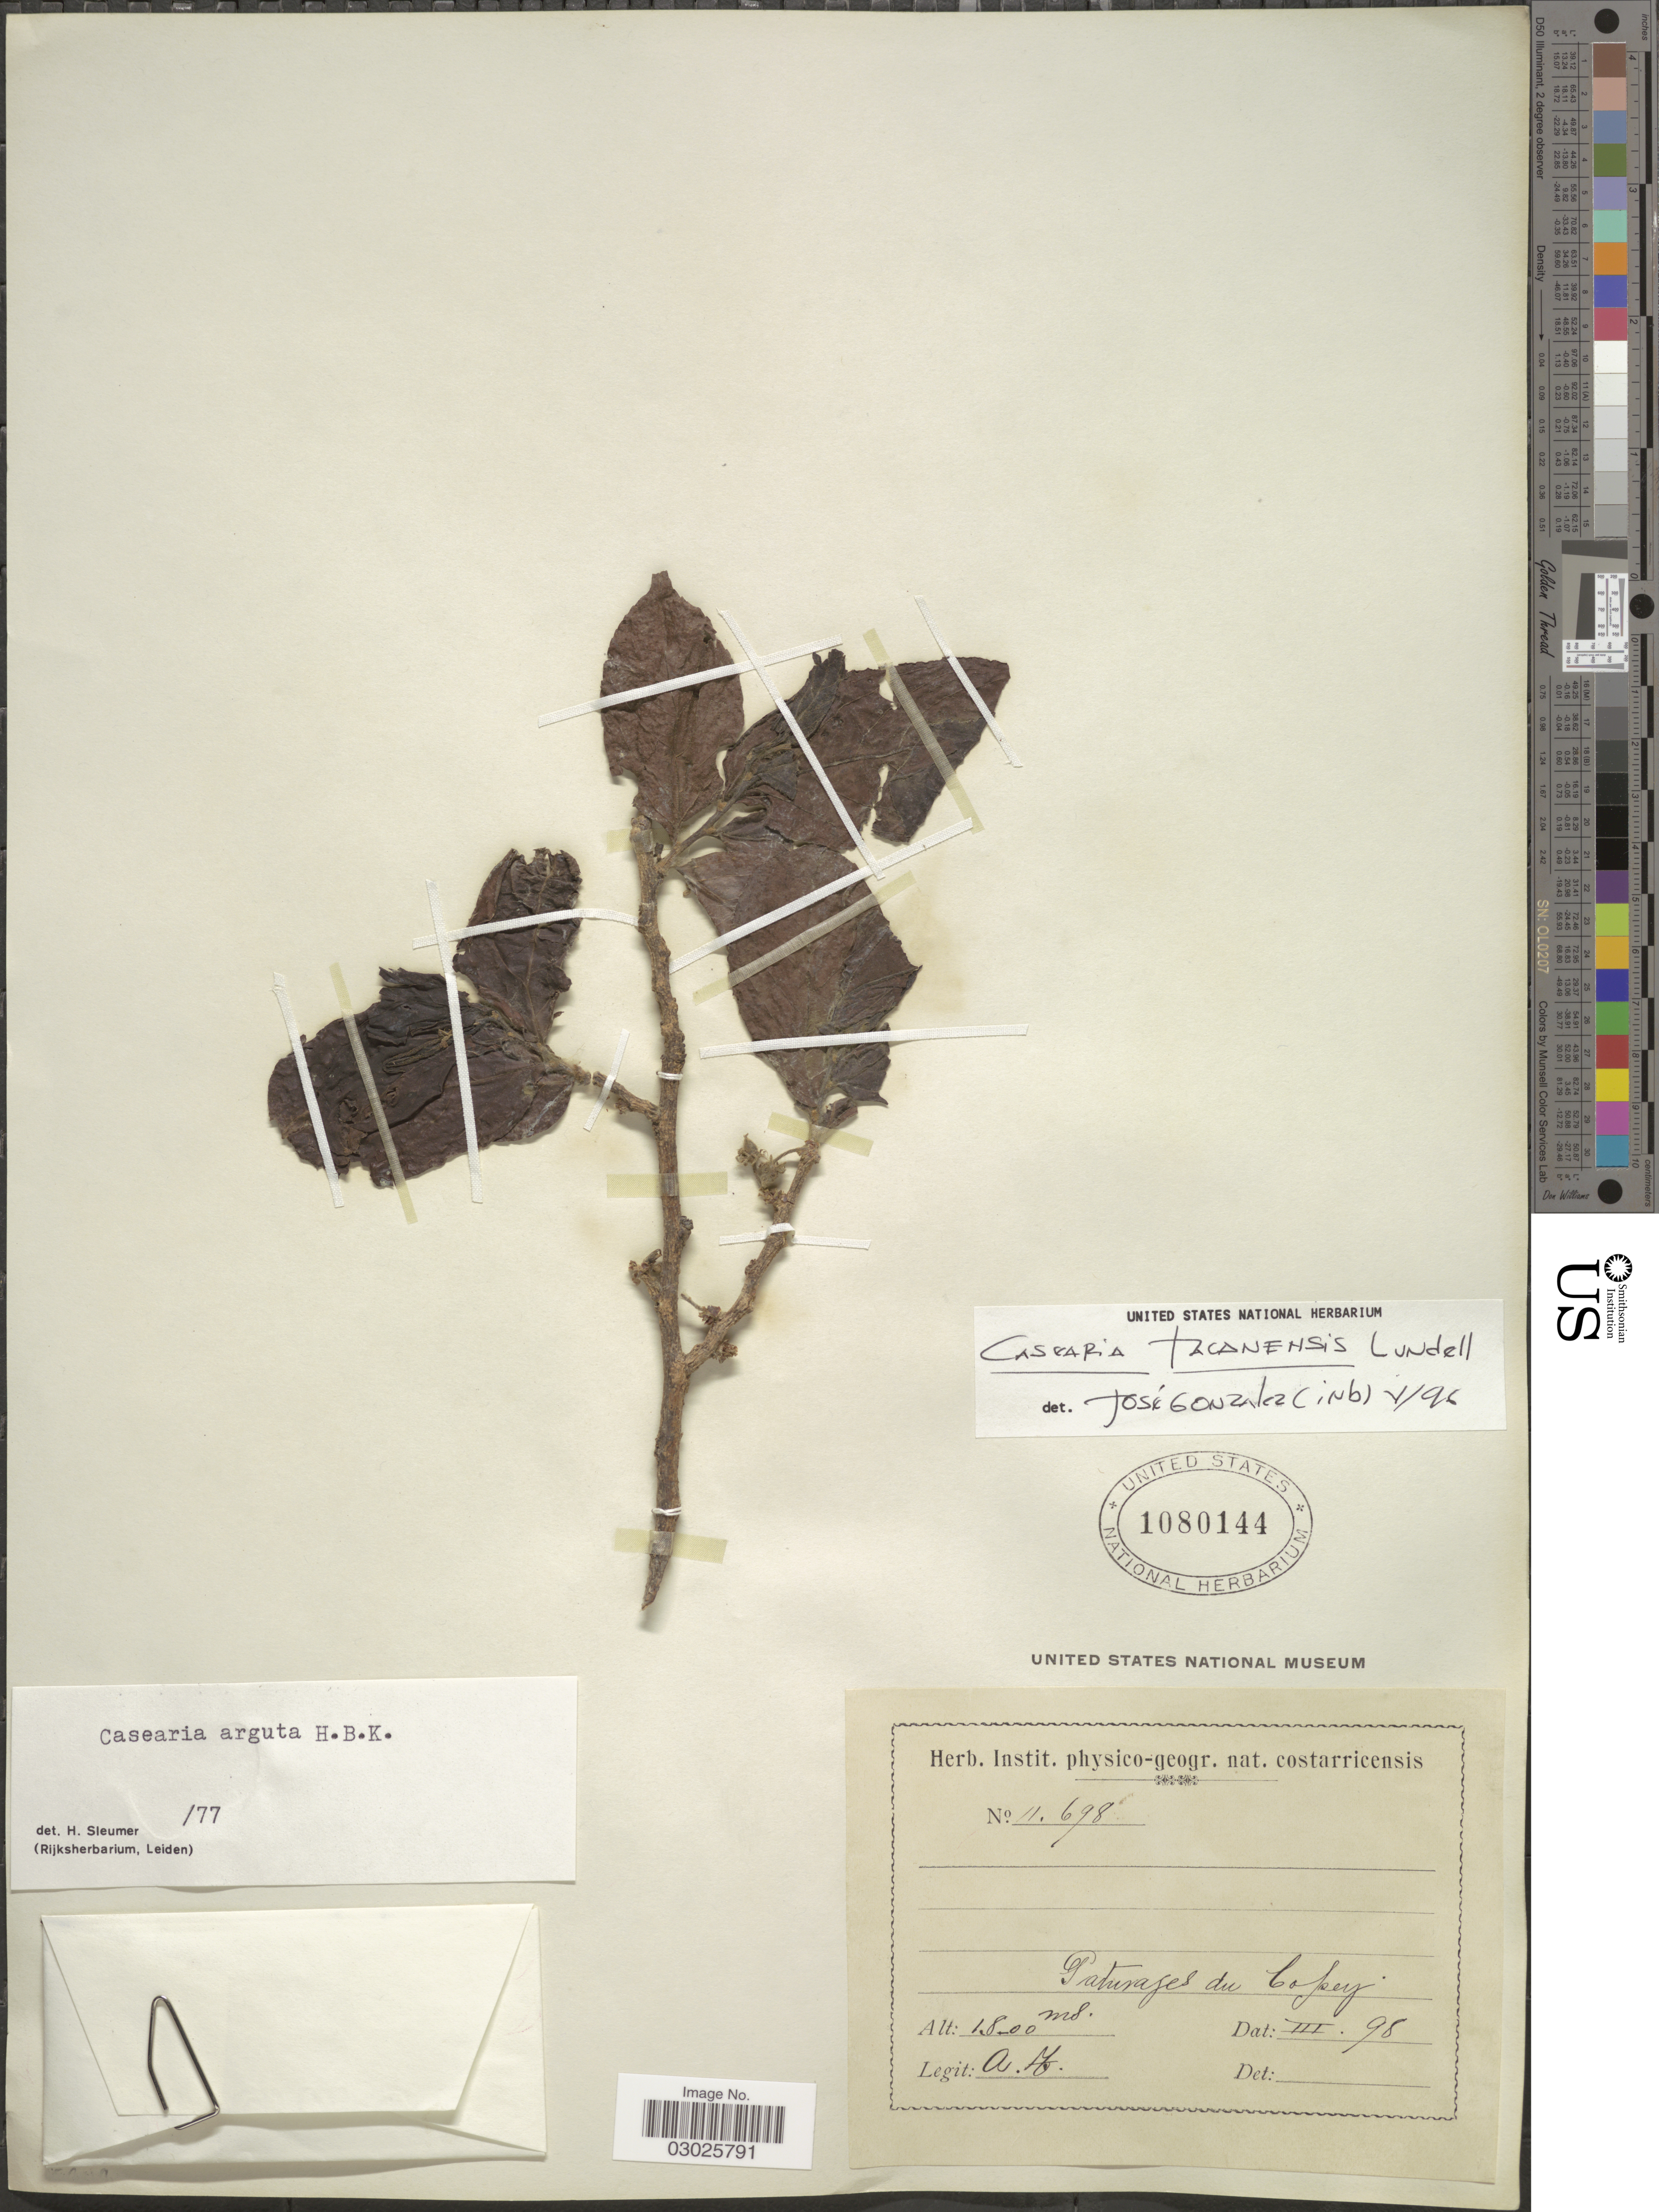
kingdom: Plantae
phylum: Tracheophyta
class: Magnoliopsida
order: Malpighiales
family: Salicaceae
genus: Casearia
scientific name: Casearia tacanensis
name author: Lundell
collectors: A. T.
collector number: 11698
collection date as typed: Transcribed d/m/y: /3/98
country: Costa Rica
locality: Paturages de Copey.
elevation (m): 1800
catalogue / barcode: US 1080144